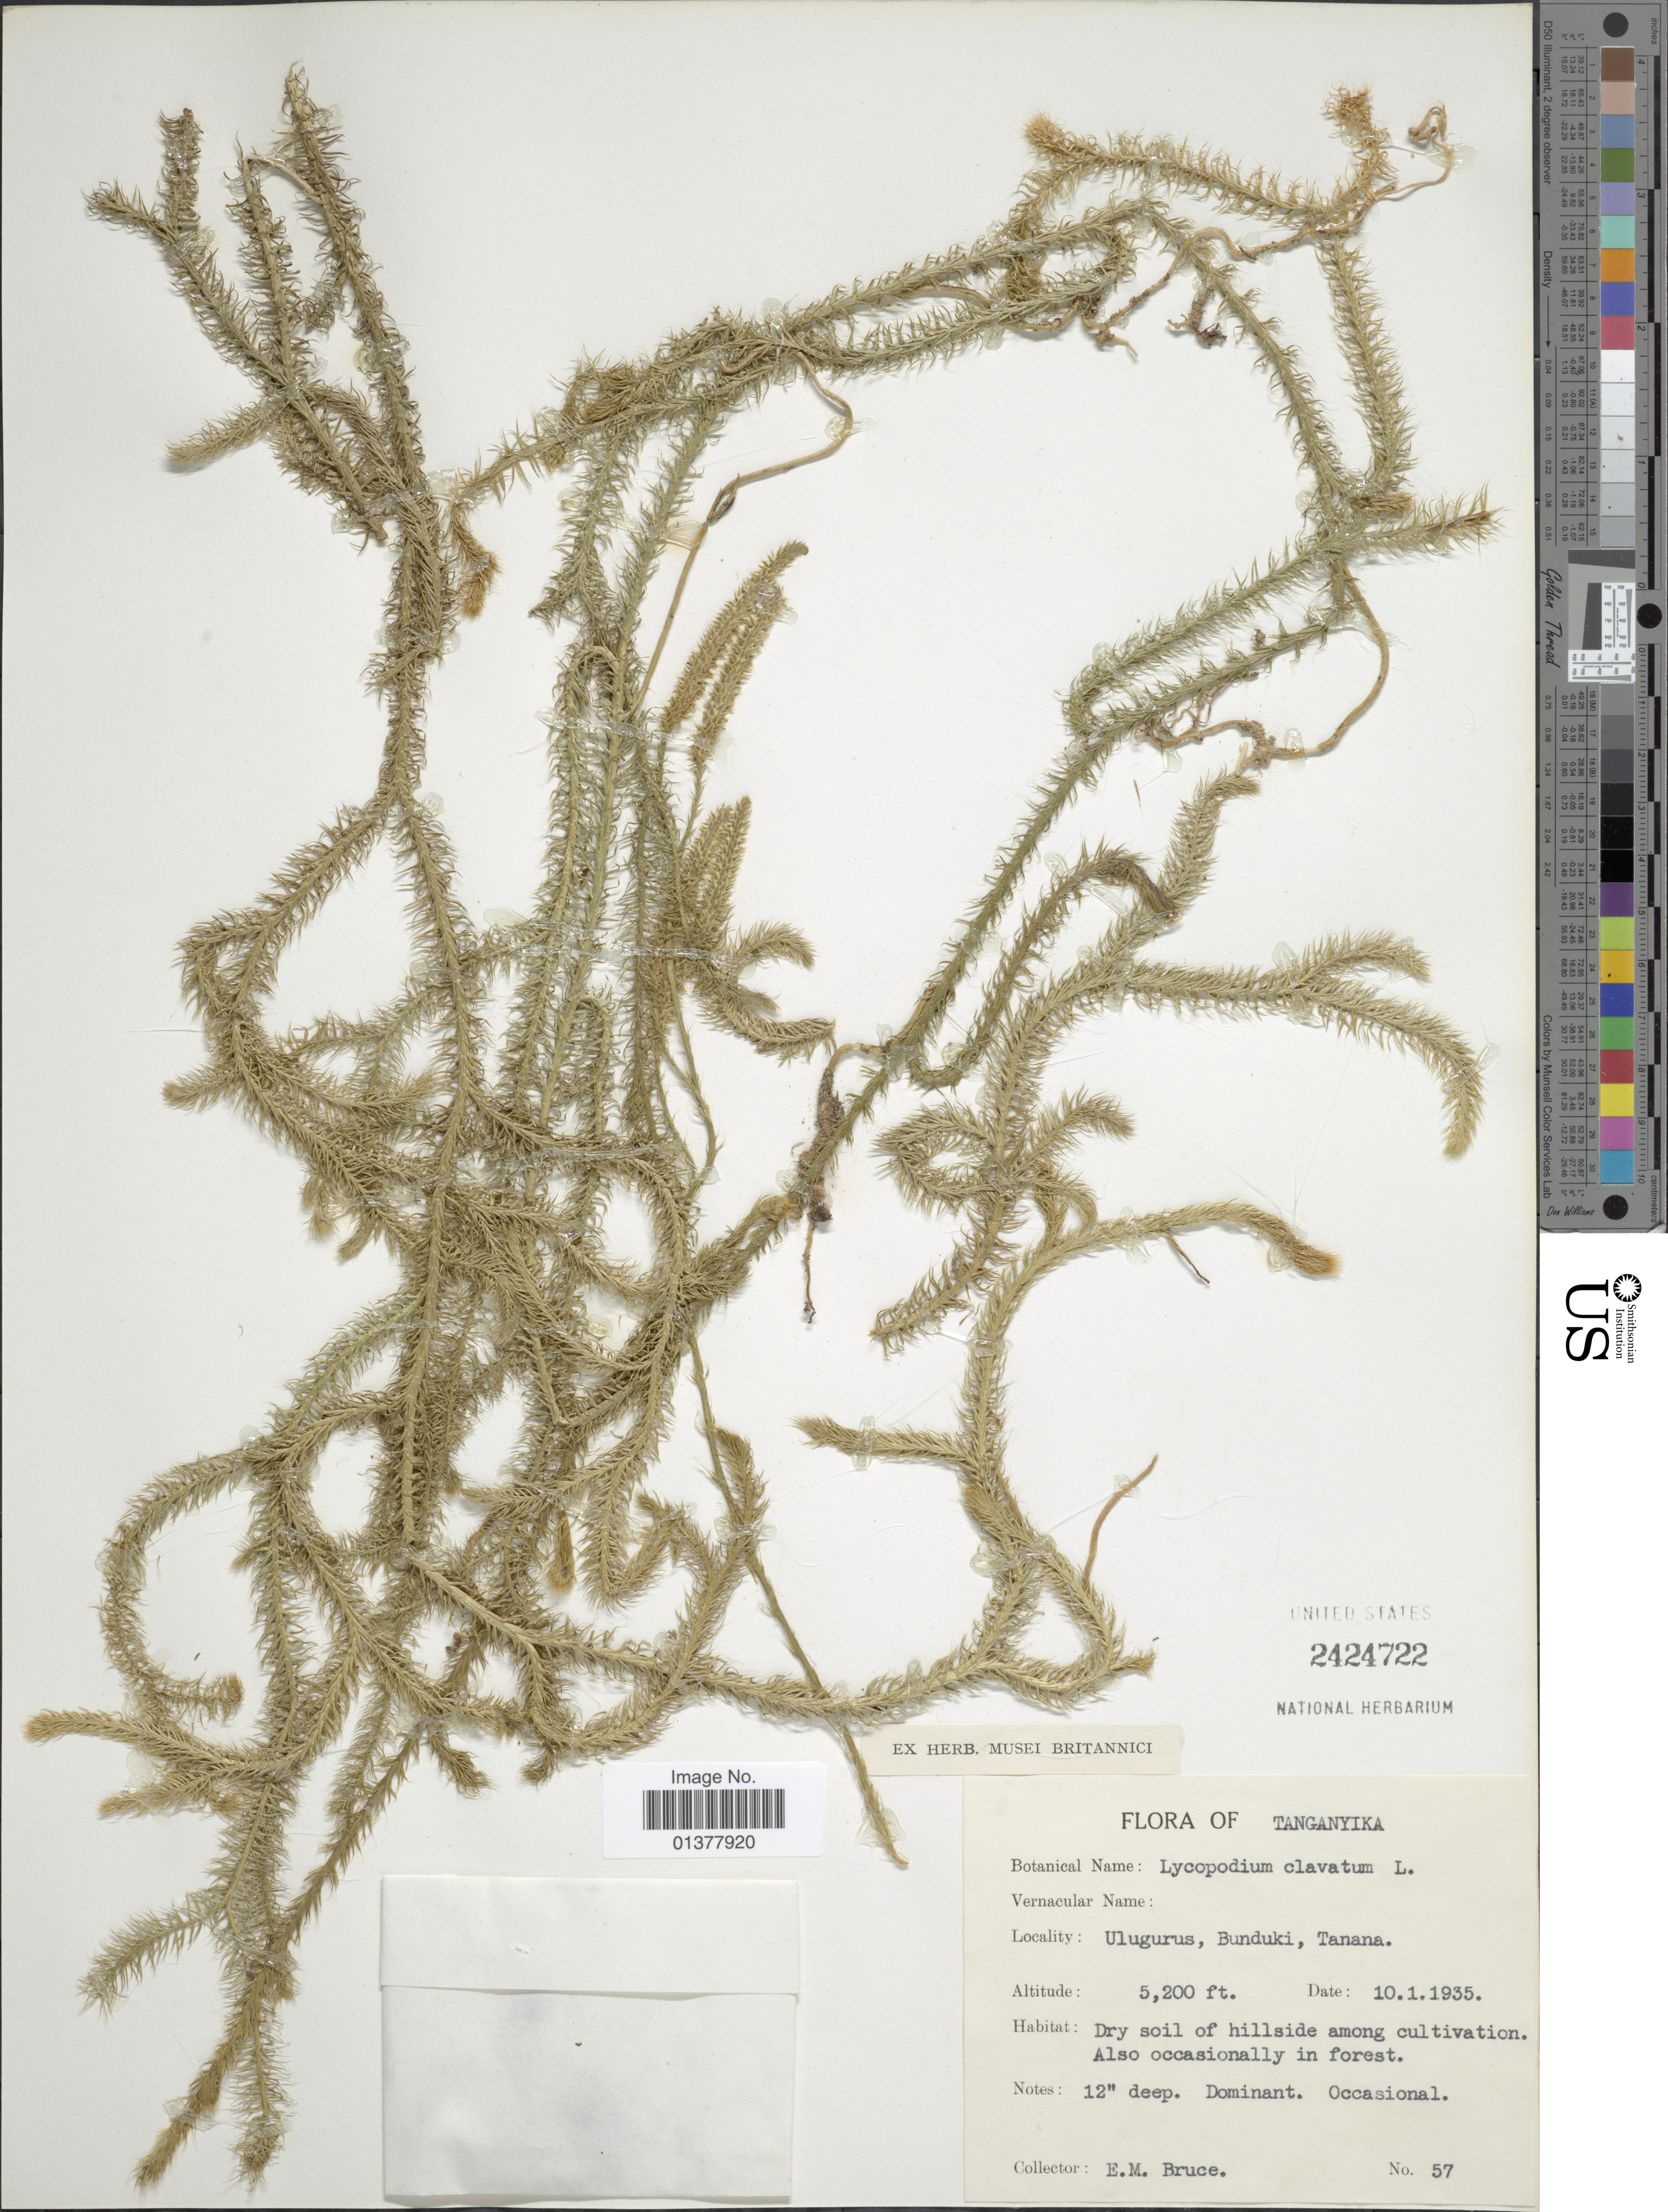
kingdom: Plantae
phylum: Tracheophyta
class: Lycopodiopsida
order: Lycopodiales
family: Lycopodiaceae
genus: Lycopodium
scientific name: Lycopodium clavatum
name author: L.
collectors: E. Bruce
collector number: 57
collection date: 1935-01-10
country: Tanzania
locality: Tanganyika, Ulugurus, Bunduki, Tanana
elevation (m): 1585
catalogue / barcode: US 2424722